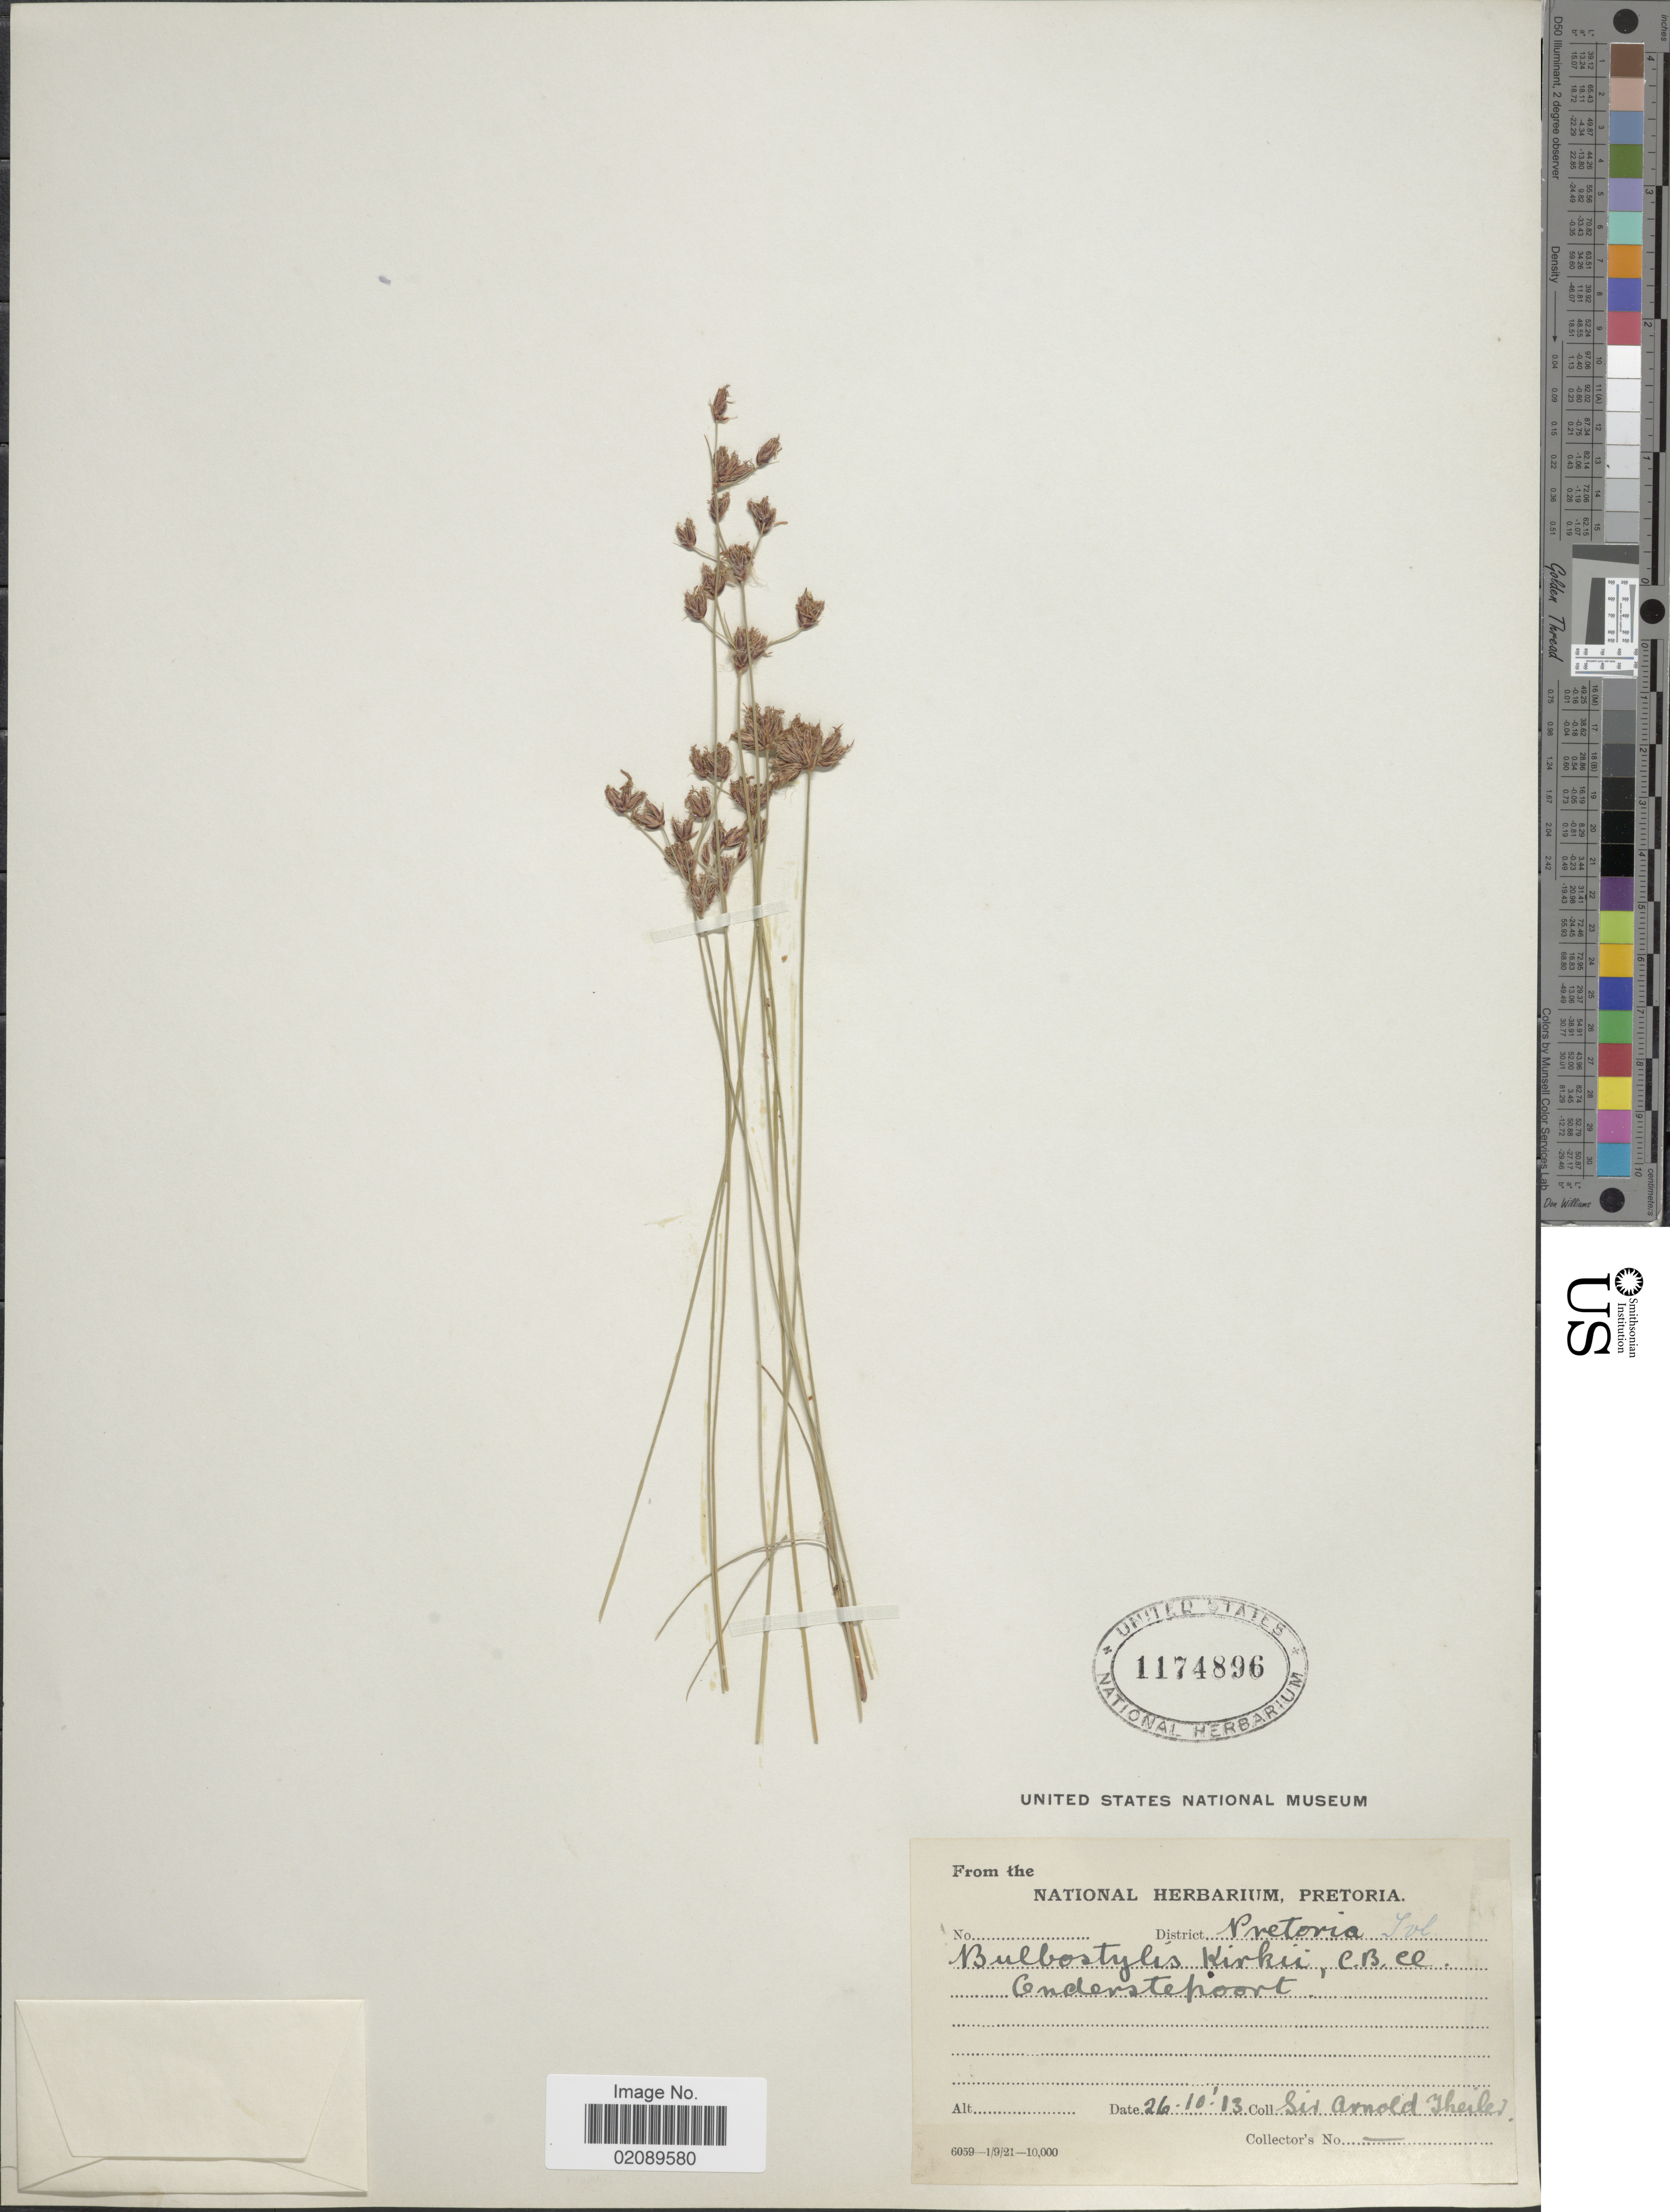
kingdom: Plantae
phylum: Tracheophyta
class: Liliopsida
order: Poales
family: Cyperaceae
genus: Bulbostylis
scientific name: Bulbostylis contexta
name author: (Nees) Bodard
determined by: Strong, Mark T., (BOT), Smithsonian Institution - National Museum of Natural History (UNITED STATES)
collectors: A. Theiler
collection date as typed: Transcribed d/m/y: 26/10/13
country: South Africa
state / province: Gauteng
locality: District Pretroia, Onderstepoort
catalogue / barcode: US 1174896